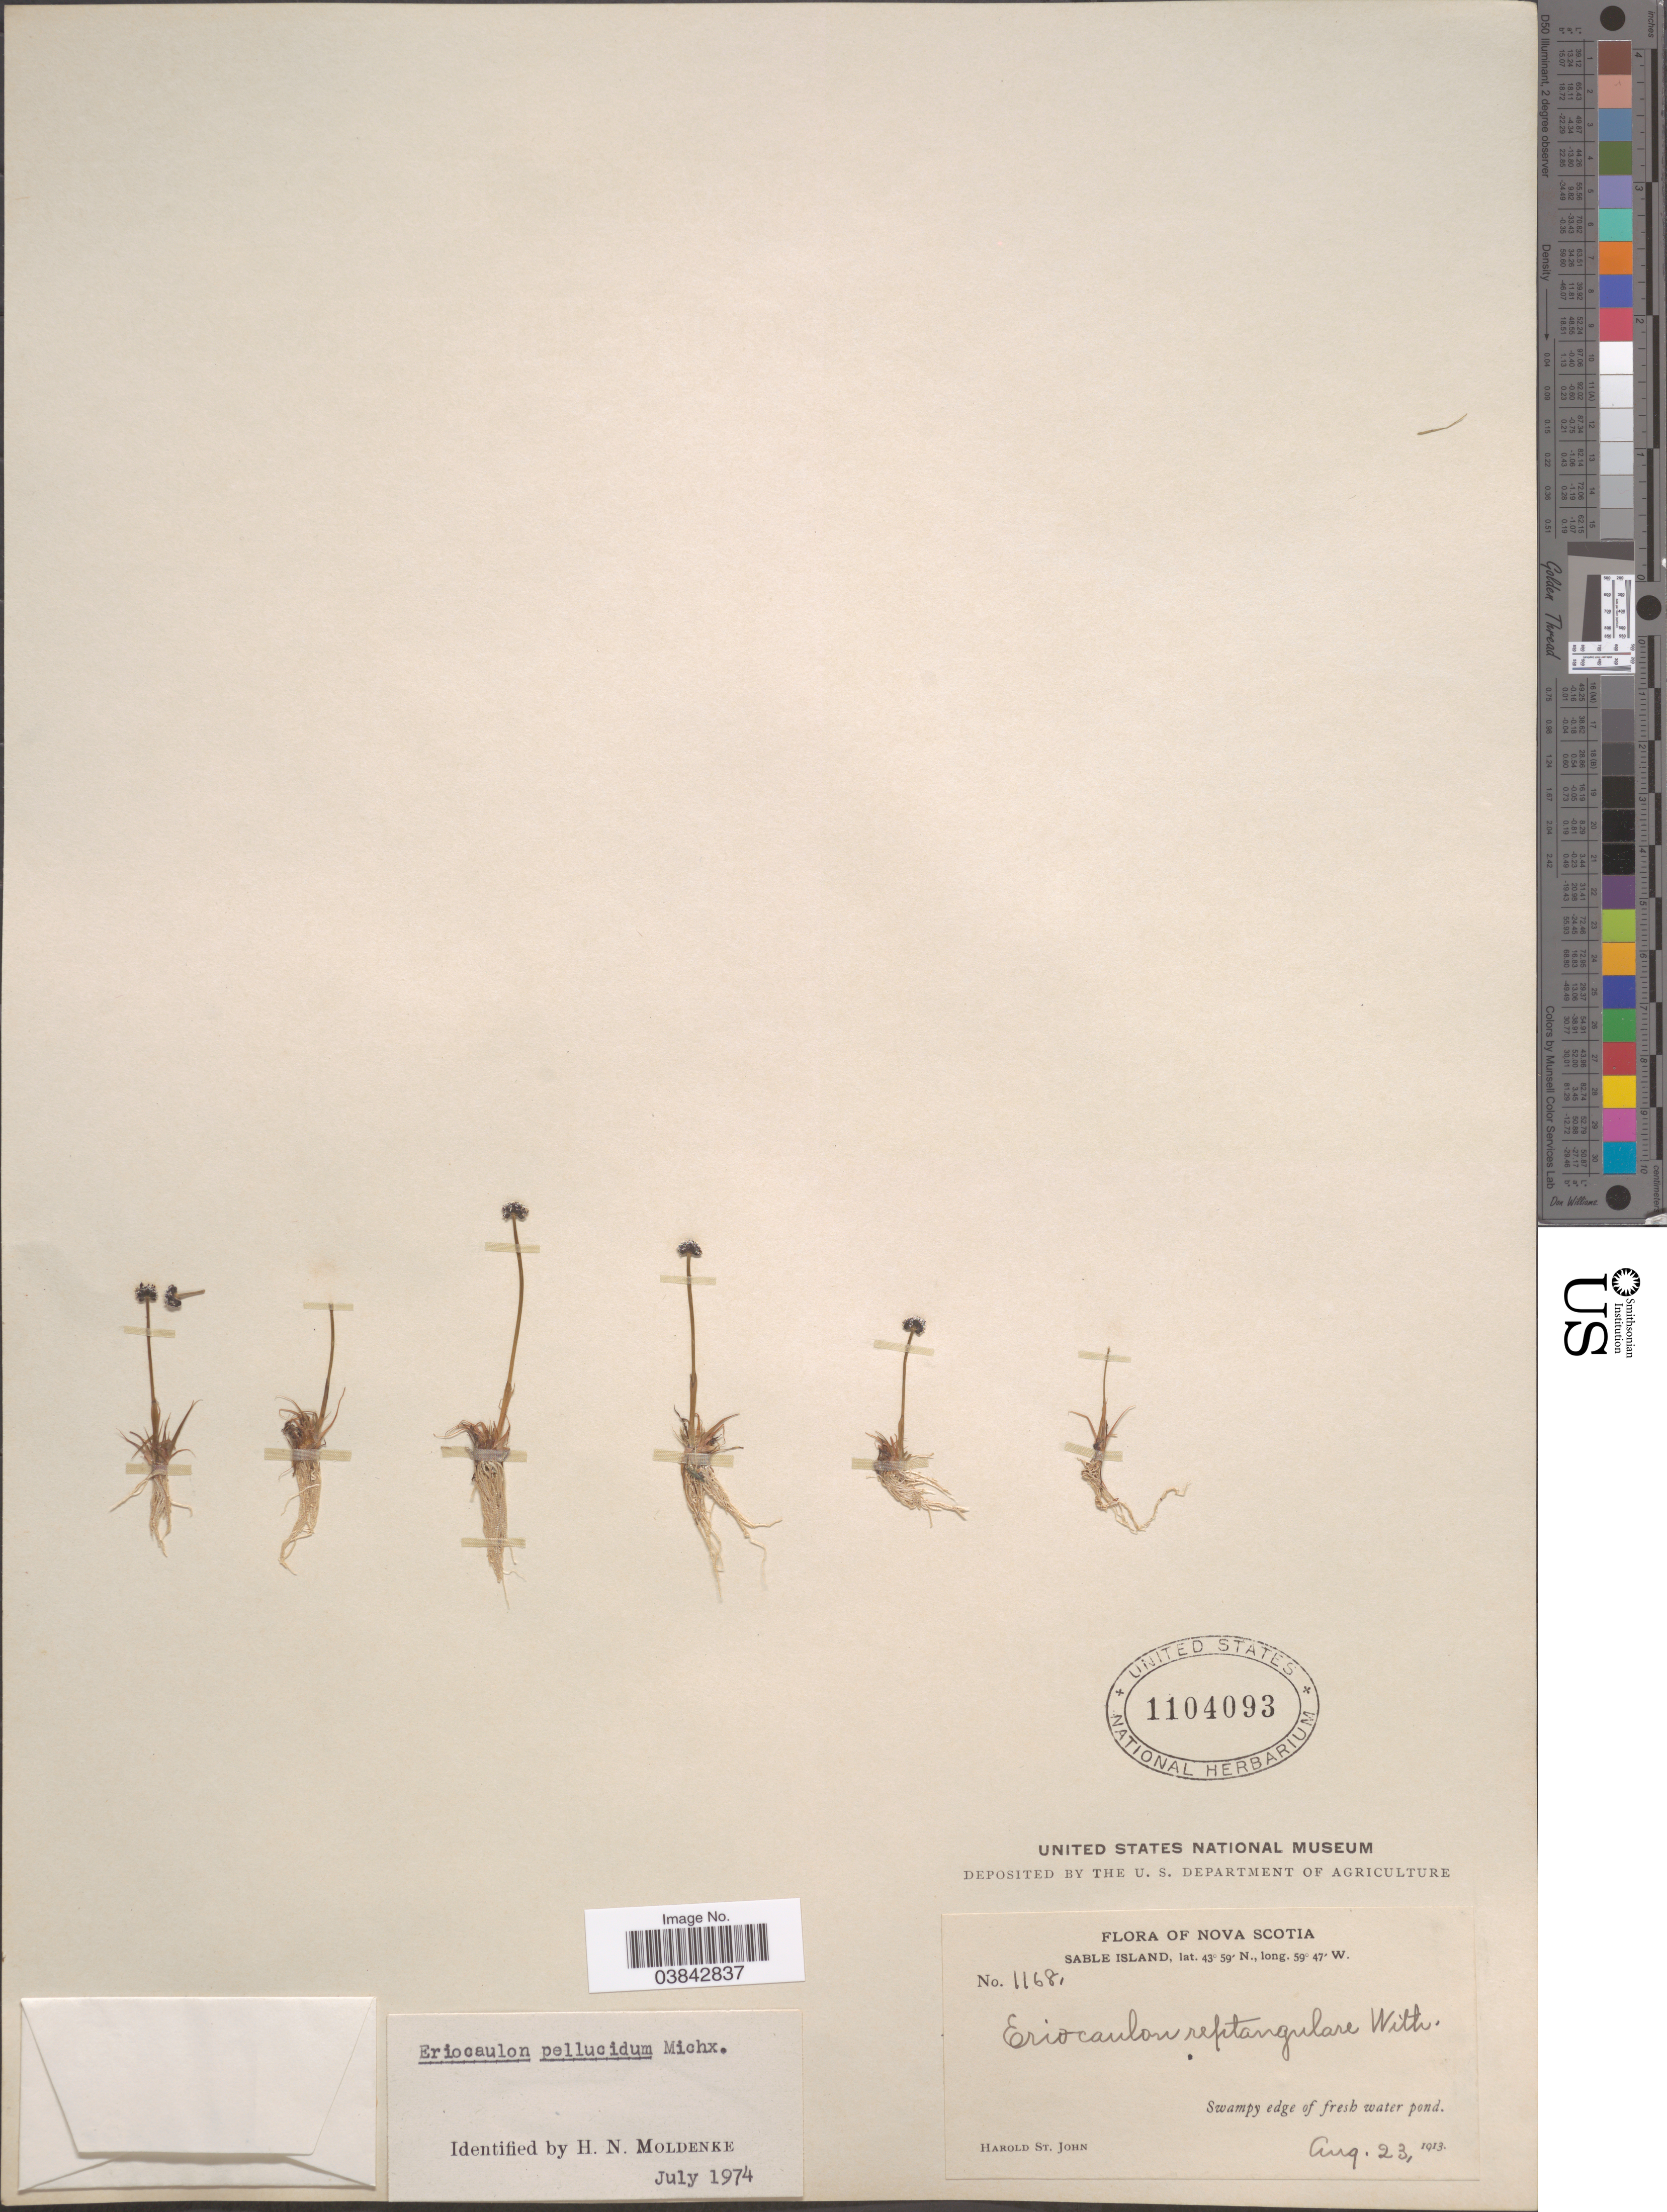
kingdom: Plantae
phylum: Tracheophyta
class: Liliopsida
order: Poales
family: Eriocaulaceae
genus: Eriocaulon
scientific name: Eriocaulon aquaticum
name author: (Hill) Druce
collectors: H. St. John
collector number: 11681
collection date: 1913-08-23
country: Canada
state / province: Nova Scotia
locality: Sable Island.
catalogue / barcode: US 1104093